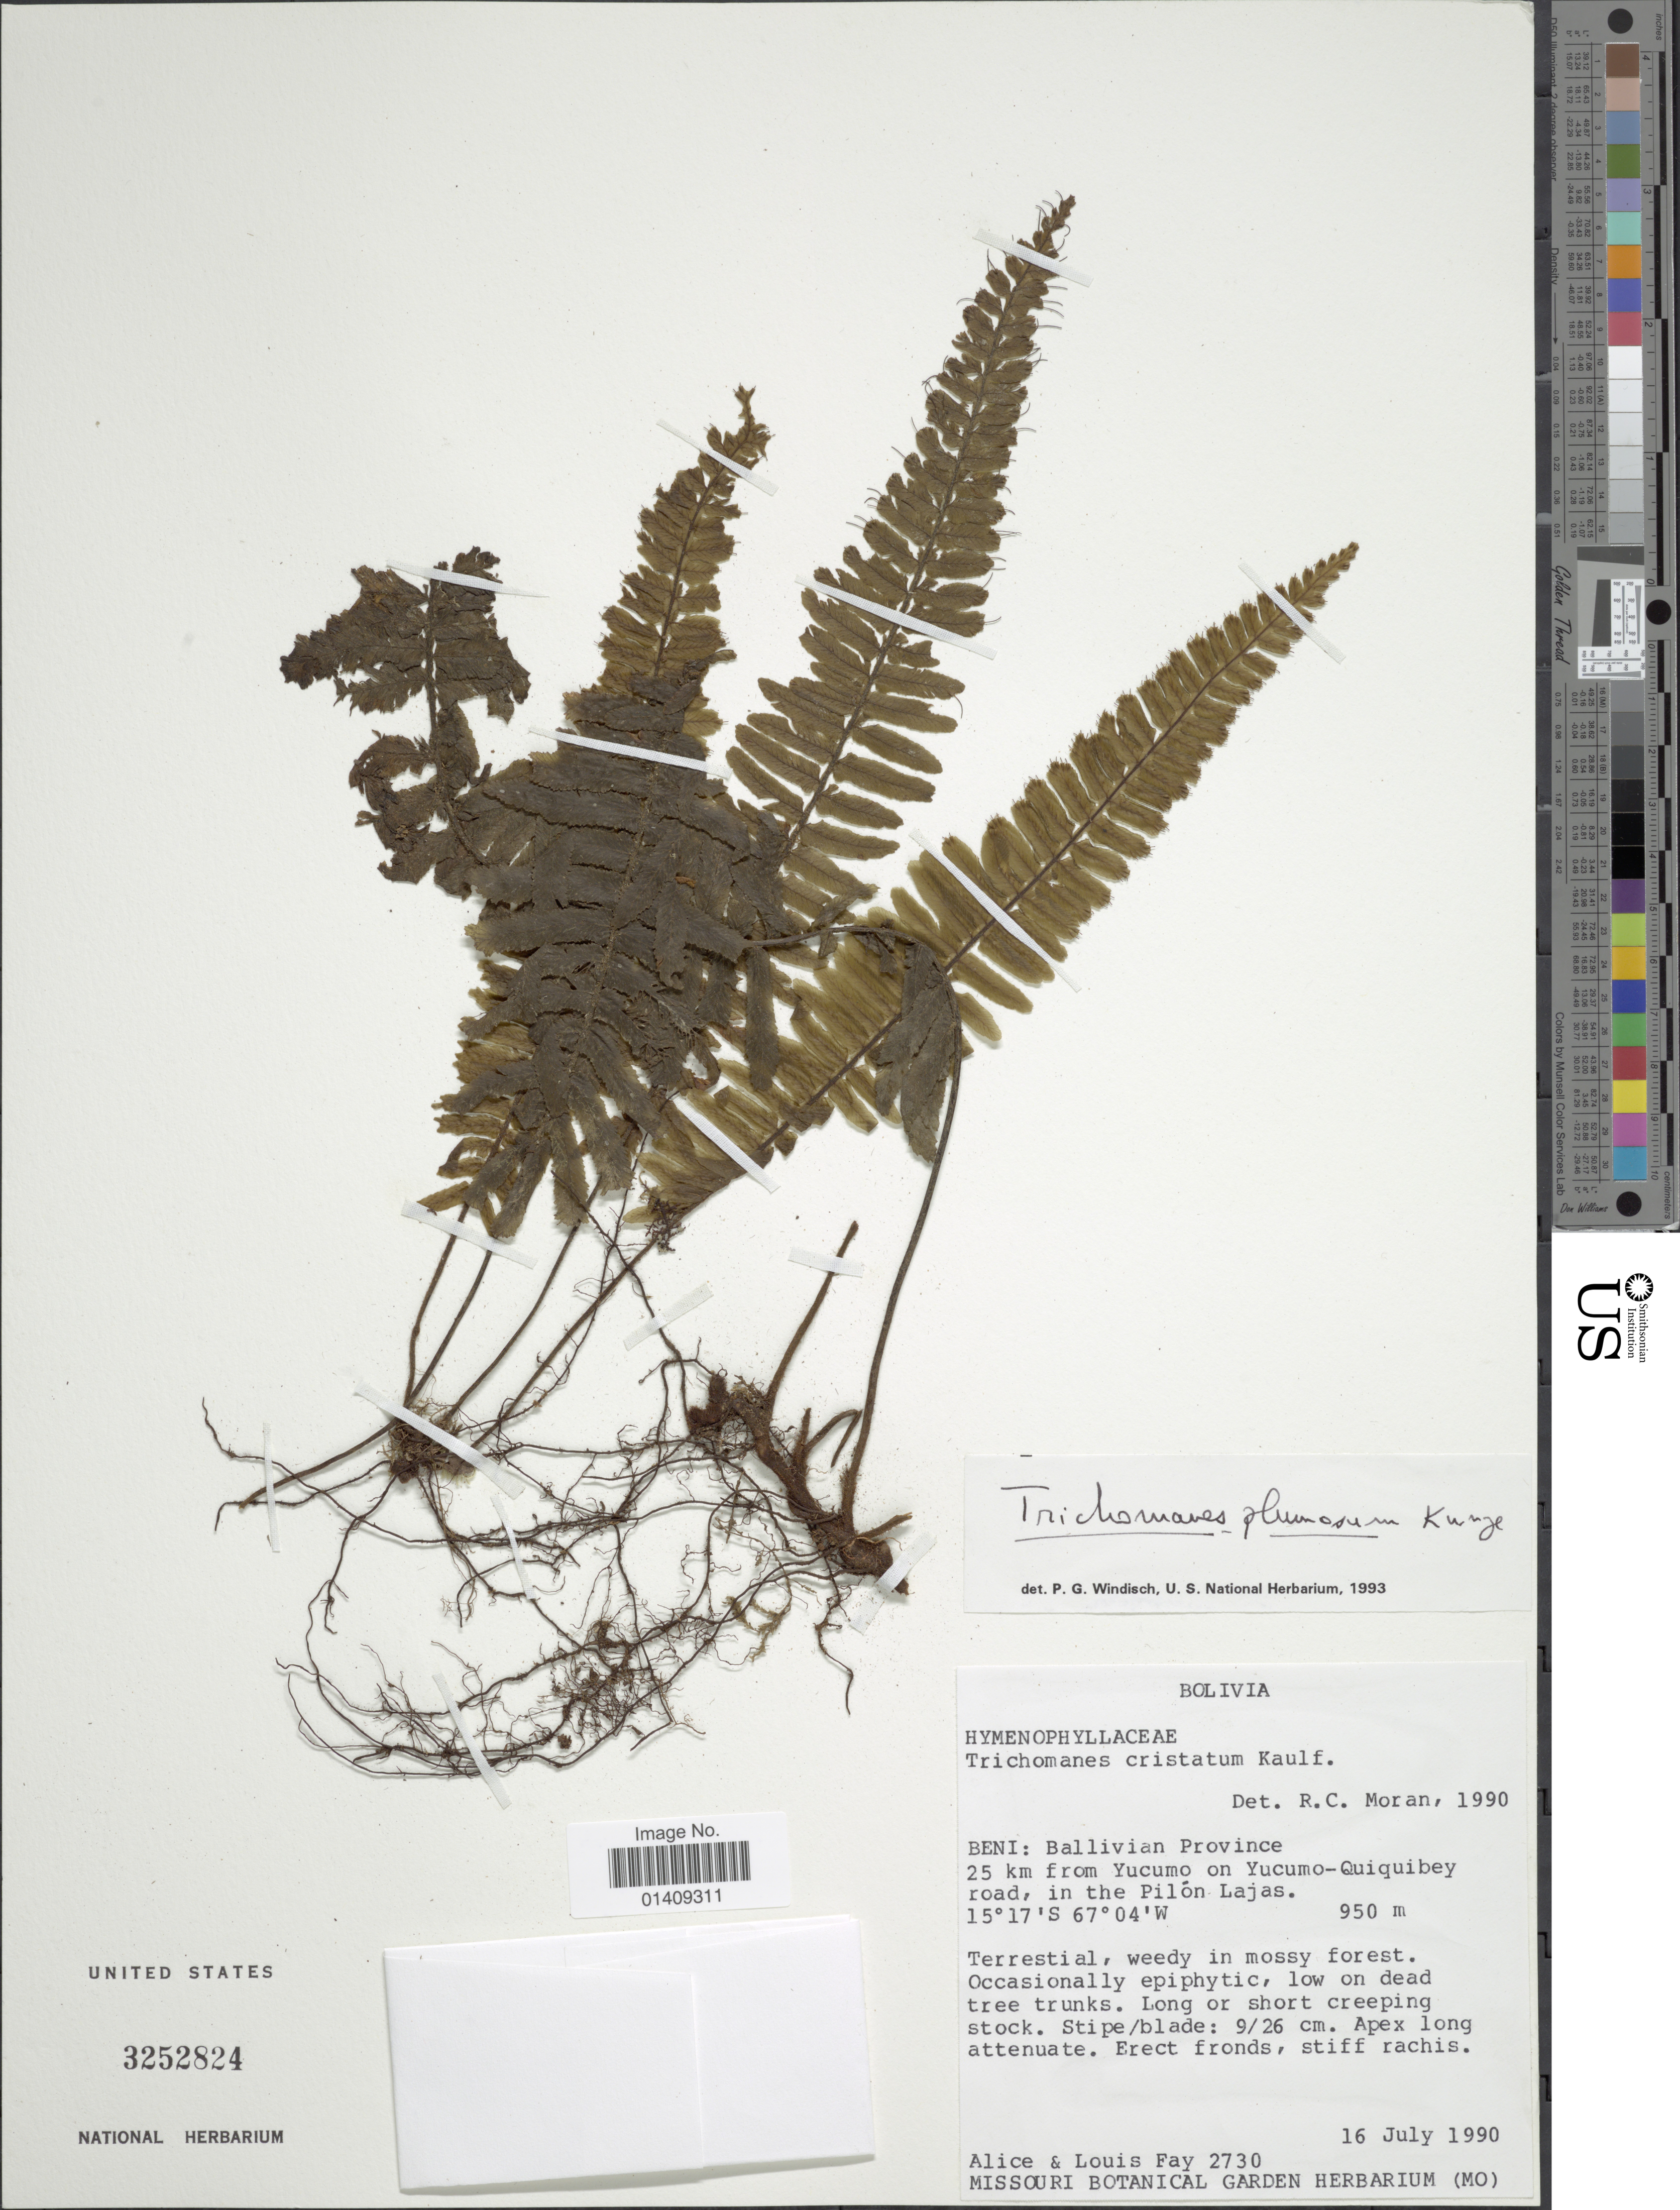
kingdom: Plantae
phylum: Tracheophyta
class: Polypodiopsida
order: Hymenophyllales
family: Hymenophyllaceae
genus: Trichomanes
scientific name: Trichomanes plumosum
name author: Kunze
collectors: A. Fay & L. Fay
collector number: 2730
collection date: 1990-07-16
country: Bolivia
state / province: Beni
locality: Beni: Ballivian province 25 km from Yucumo on Yucumo Quiquibey road, in the Pilon Lajas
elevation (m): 950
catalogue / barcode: US 3252824